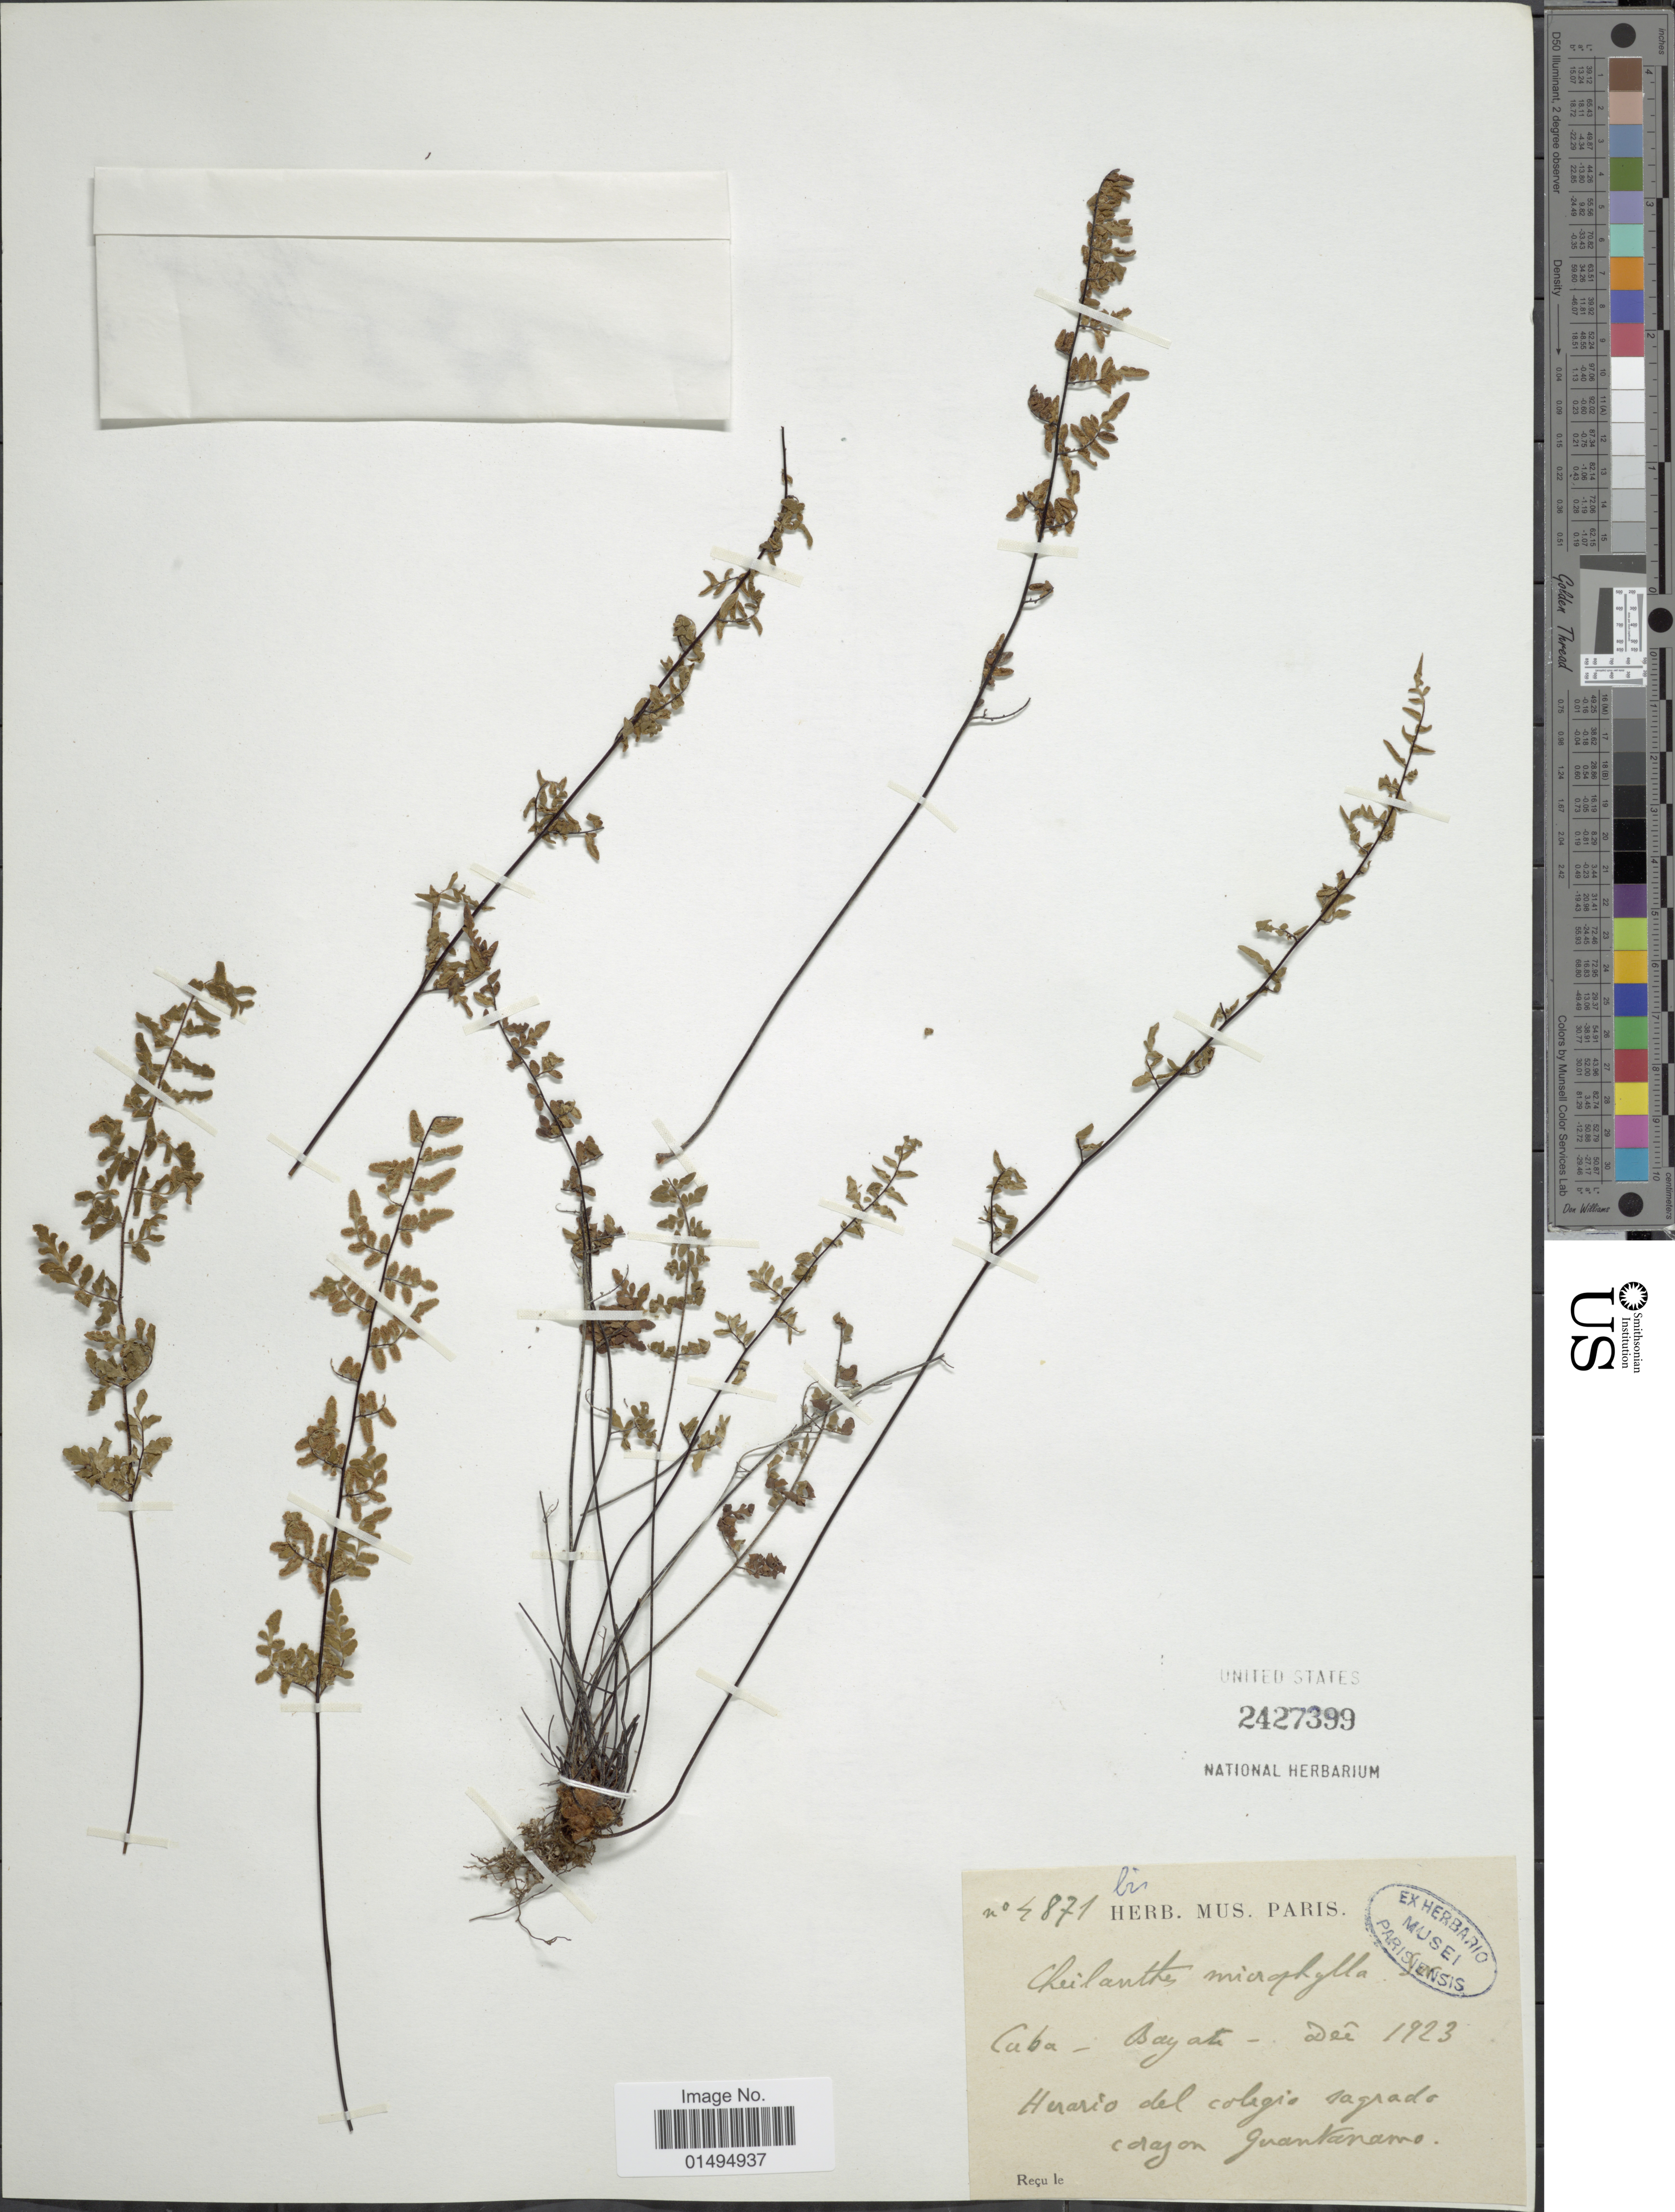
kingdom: Plantae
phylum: Tracheophyta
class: Polypodiopsida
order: Polypodiales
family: Pteridaceae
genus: Myriopteris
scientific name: Myriopteris microphylla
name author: (Sw.) Grusz & Windham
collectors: ex herb. Mus. Paris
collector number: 4817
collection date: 1923-12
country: Cuba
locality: Herario del colegio sagrado corazon Guantanamo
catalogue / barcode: US 2427399